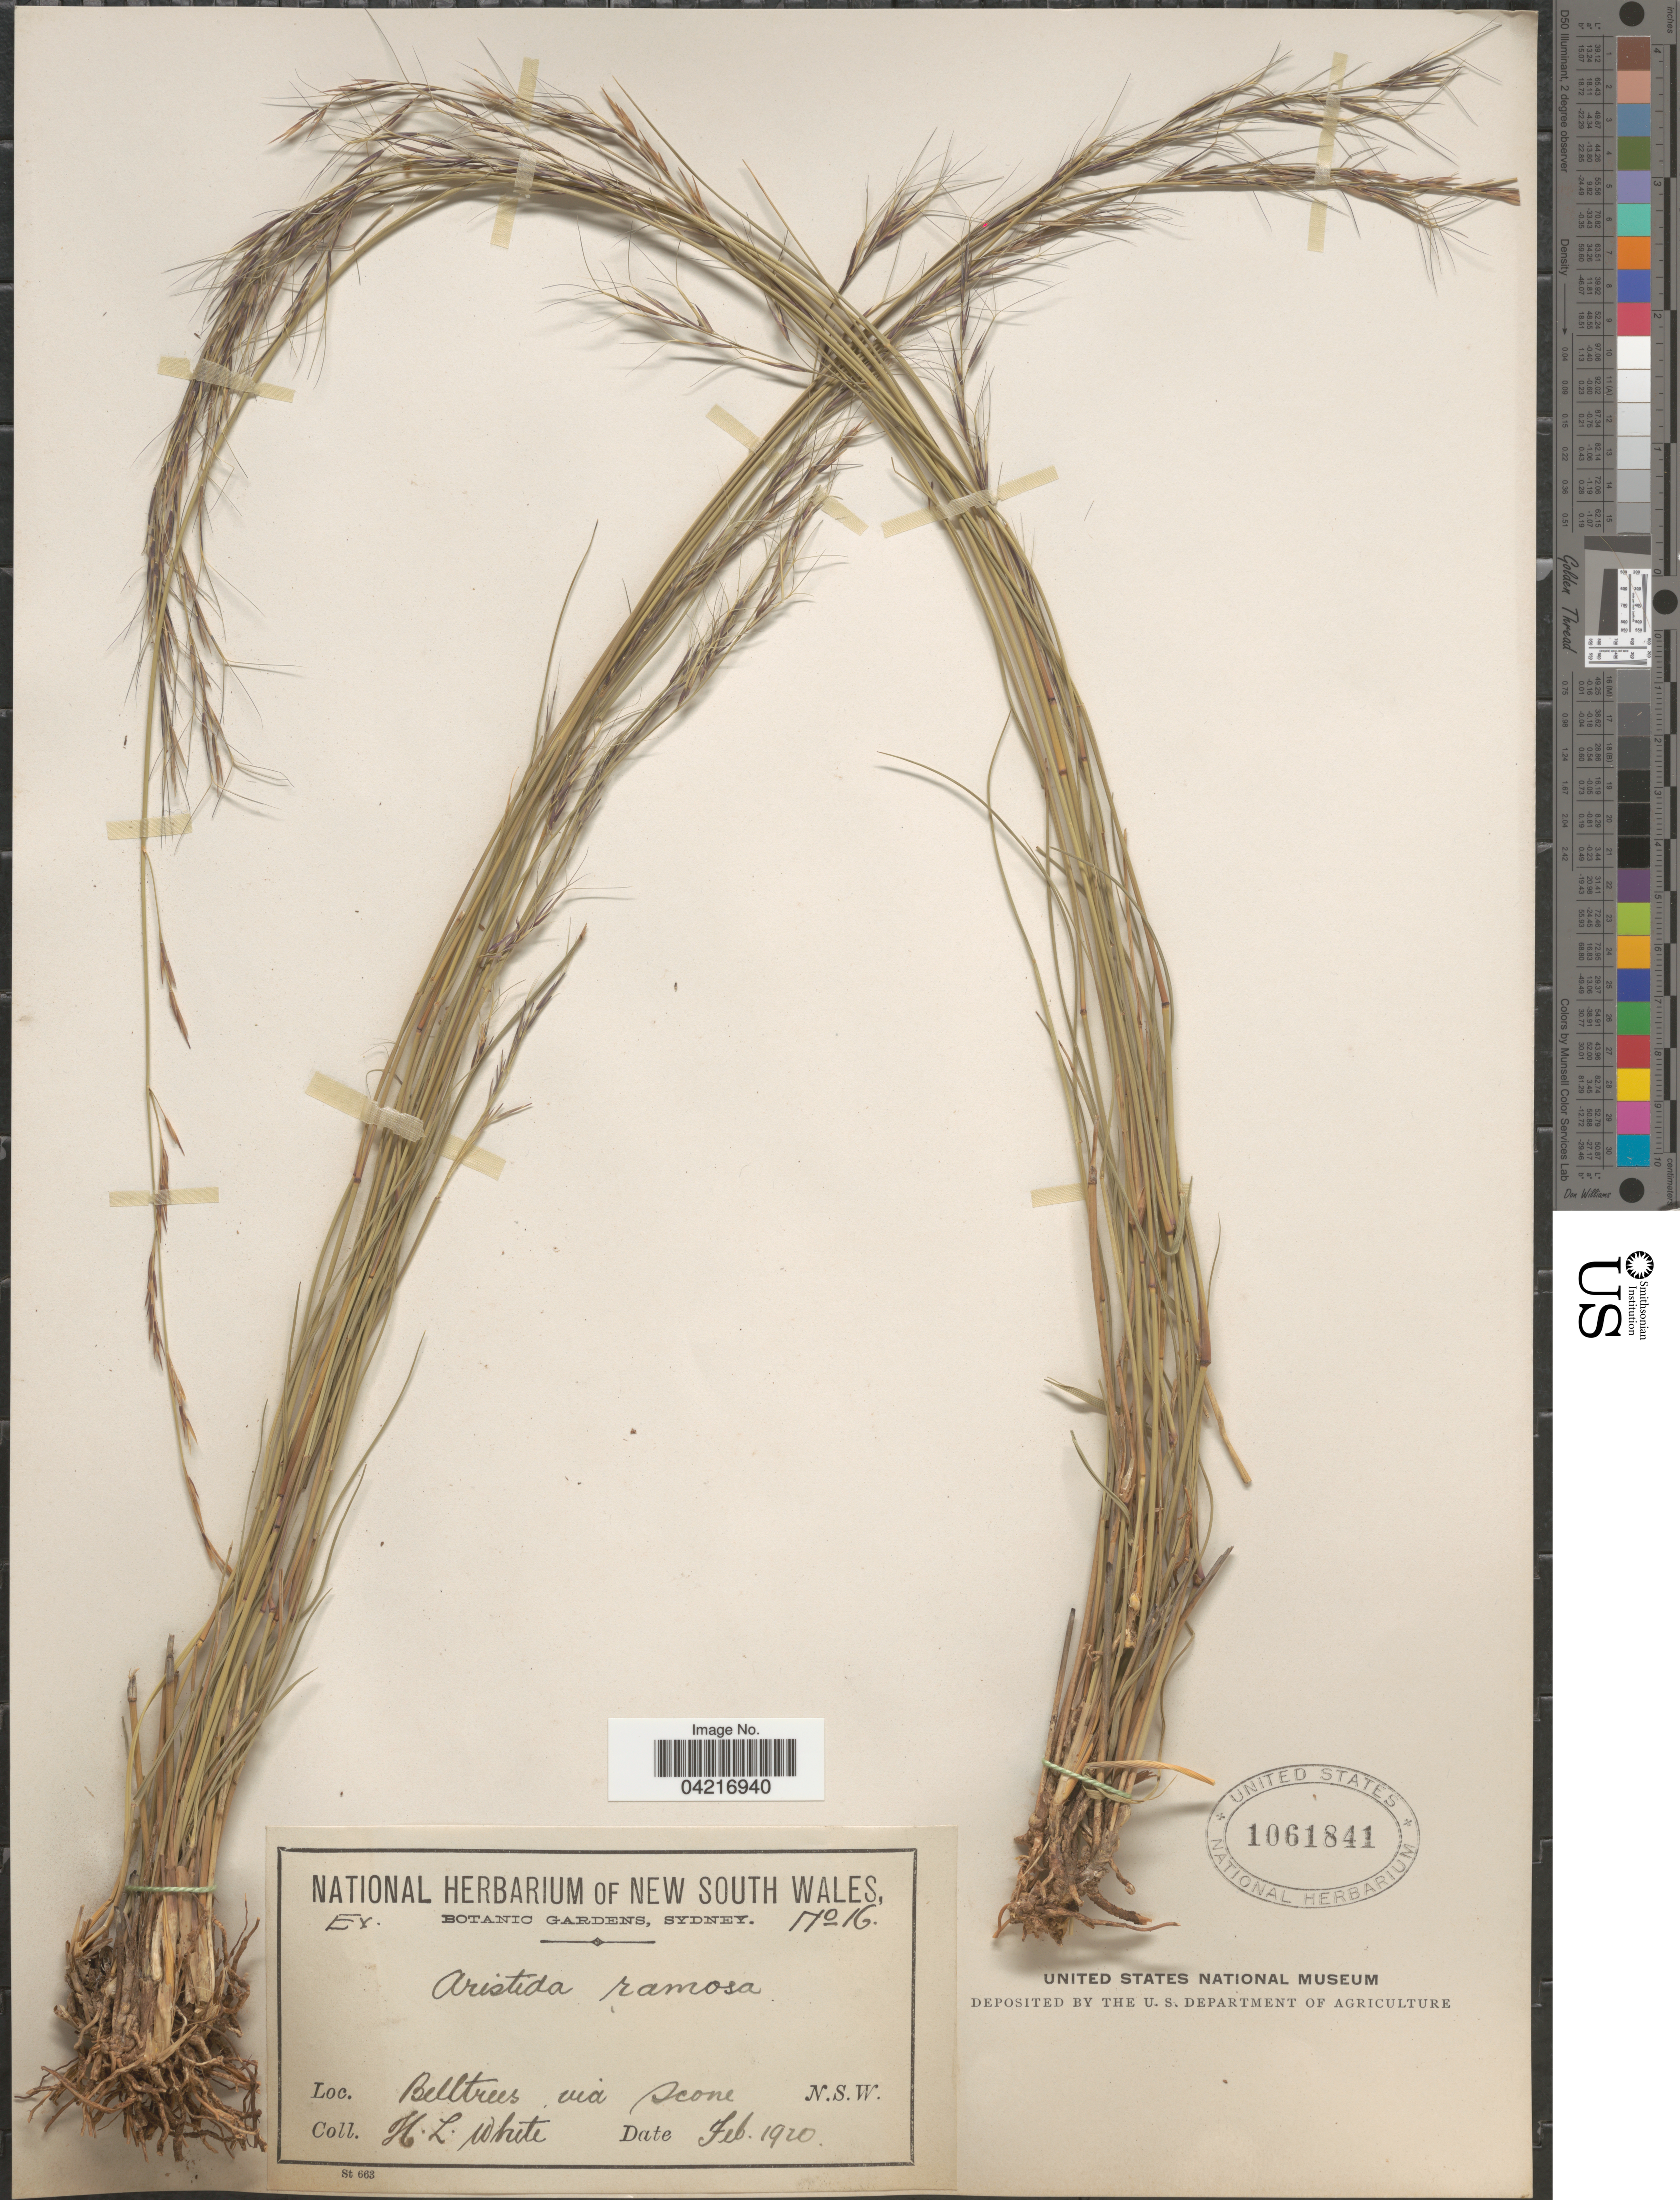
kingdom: Plantae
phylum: Tracheophyta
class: Liliopsida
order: Poales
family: Poaceae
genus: Aristida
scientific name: Aristida vagans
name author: Cav.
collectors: H. White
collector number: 16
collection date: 1920-02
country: Australia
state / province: New South Wales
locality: Belltrees via Scone.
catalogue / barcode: US 1061841